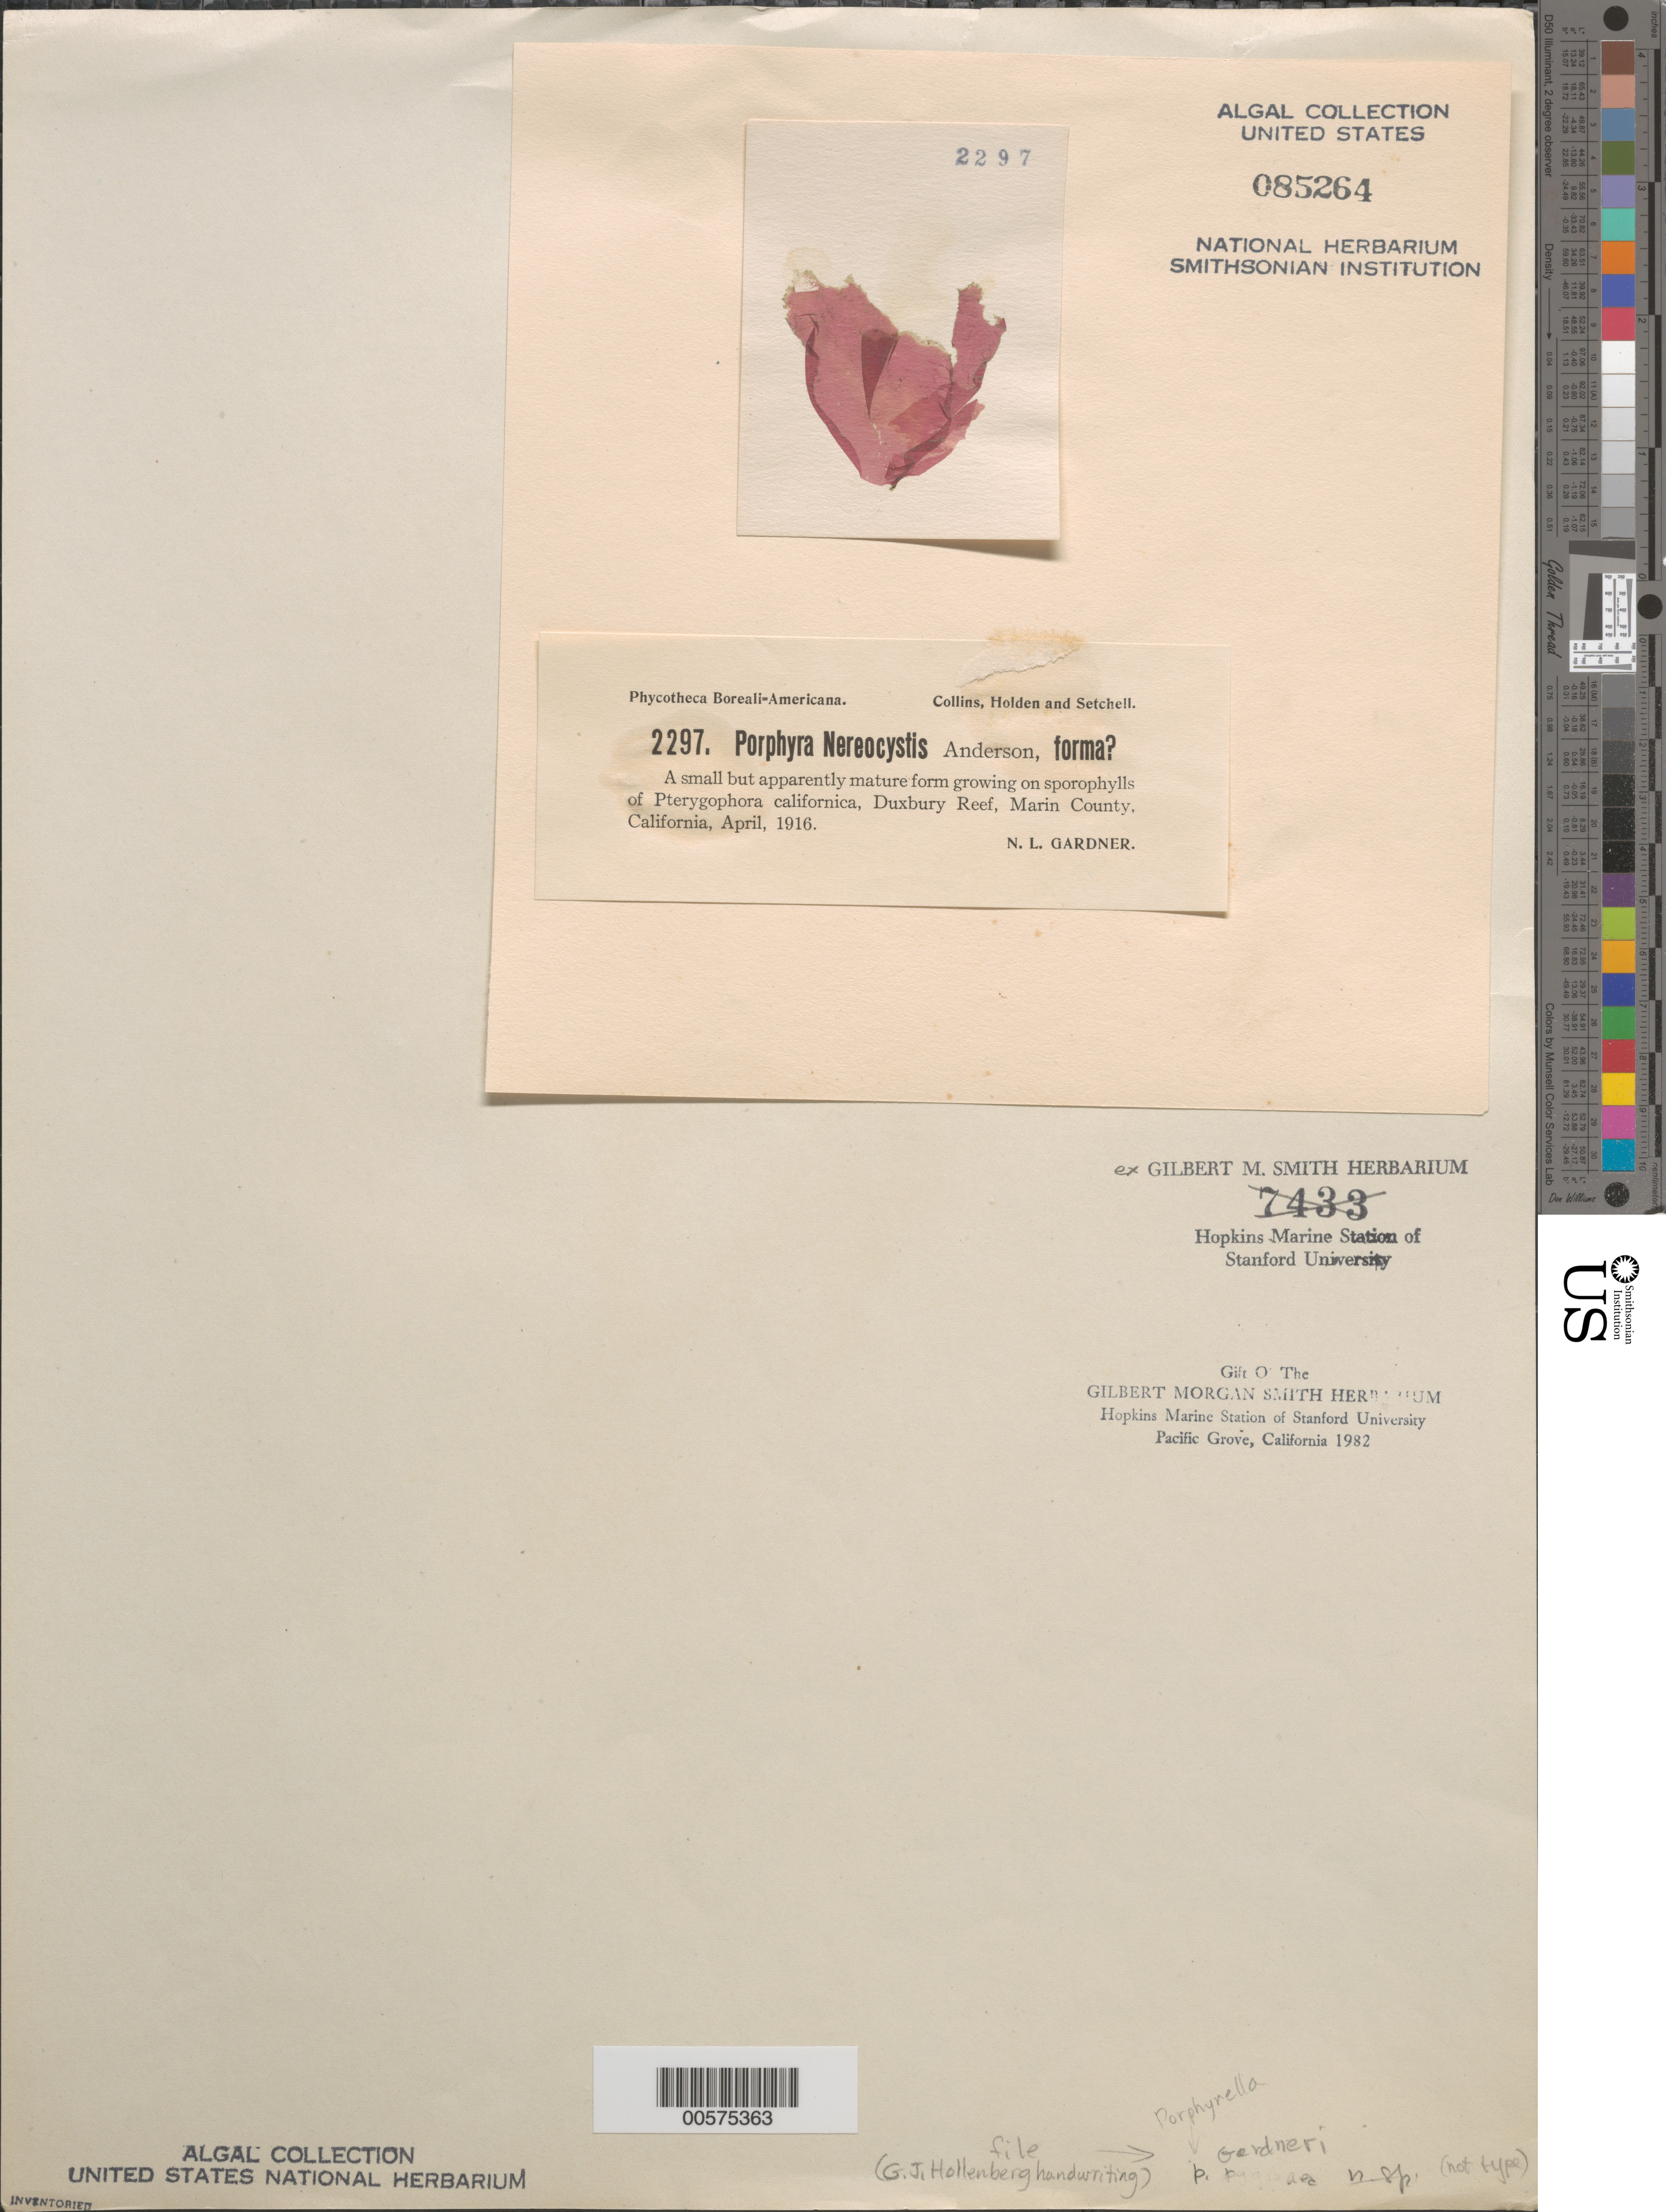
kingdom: Plantae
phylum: Rhodophyta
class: Bangiophyceae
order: Bangiales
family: Bangiaceae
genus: Pyropia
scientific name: Pyropia gardneri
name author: (G.M. Sm. & Hollenb.) S.C. Lindstrom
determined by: Algae name updating Project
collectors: N. Gardner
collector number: PB-A 2297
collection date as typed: Apr 1916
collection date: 1916-04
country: United States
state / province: California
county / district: Marin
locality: Duxbury Reef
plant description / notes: Collins, Holden & Setchell, Phycotheca Boreali-Americana, as Porphyra nereocystis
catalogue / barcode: US 85264